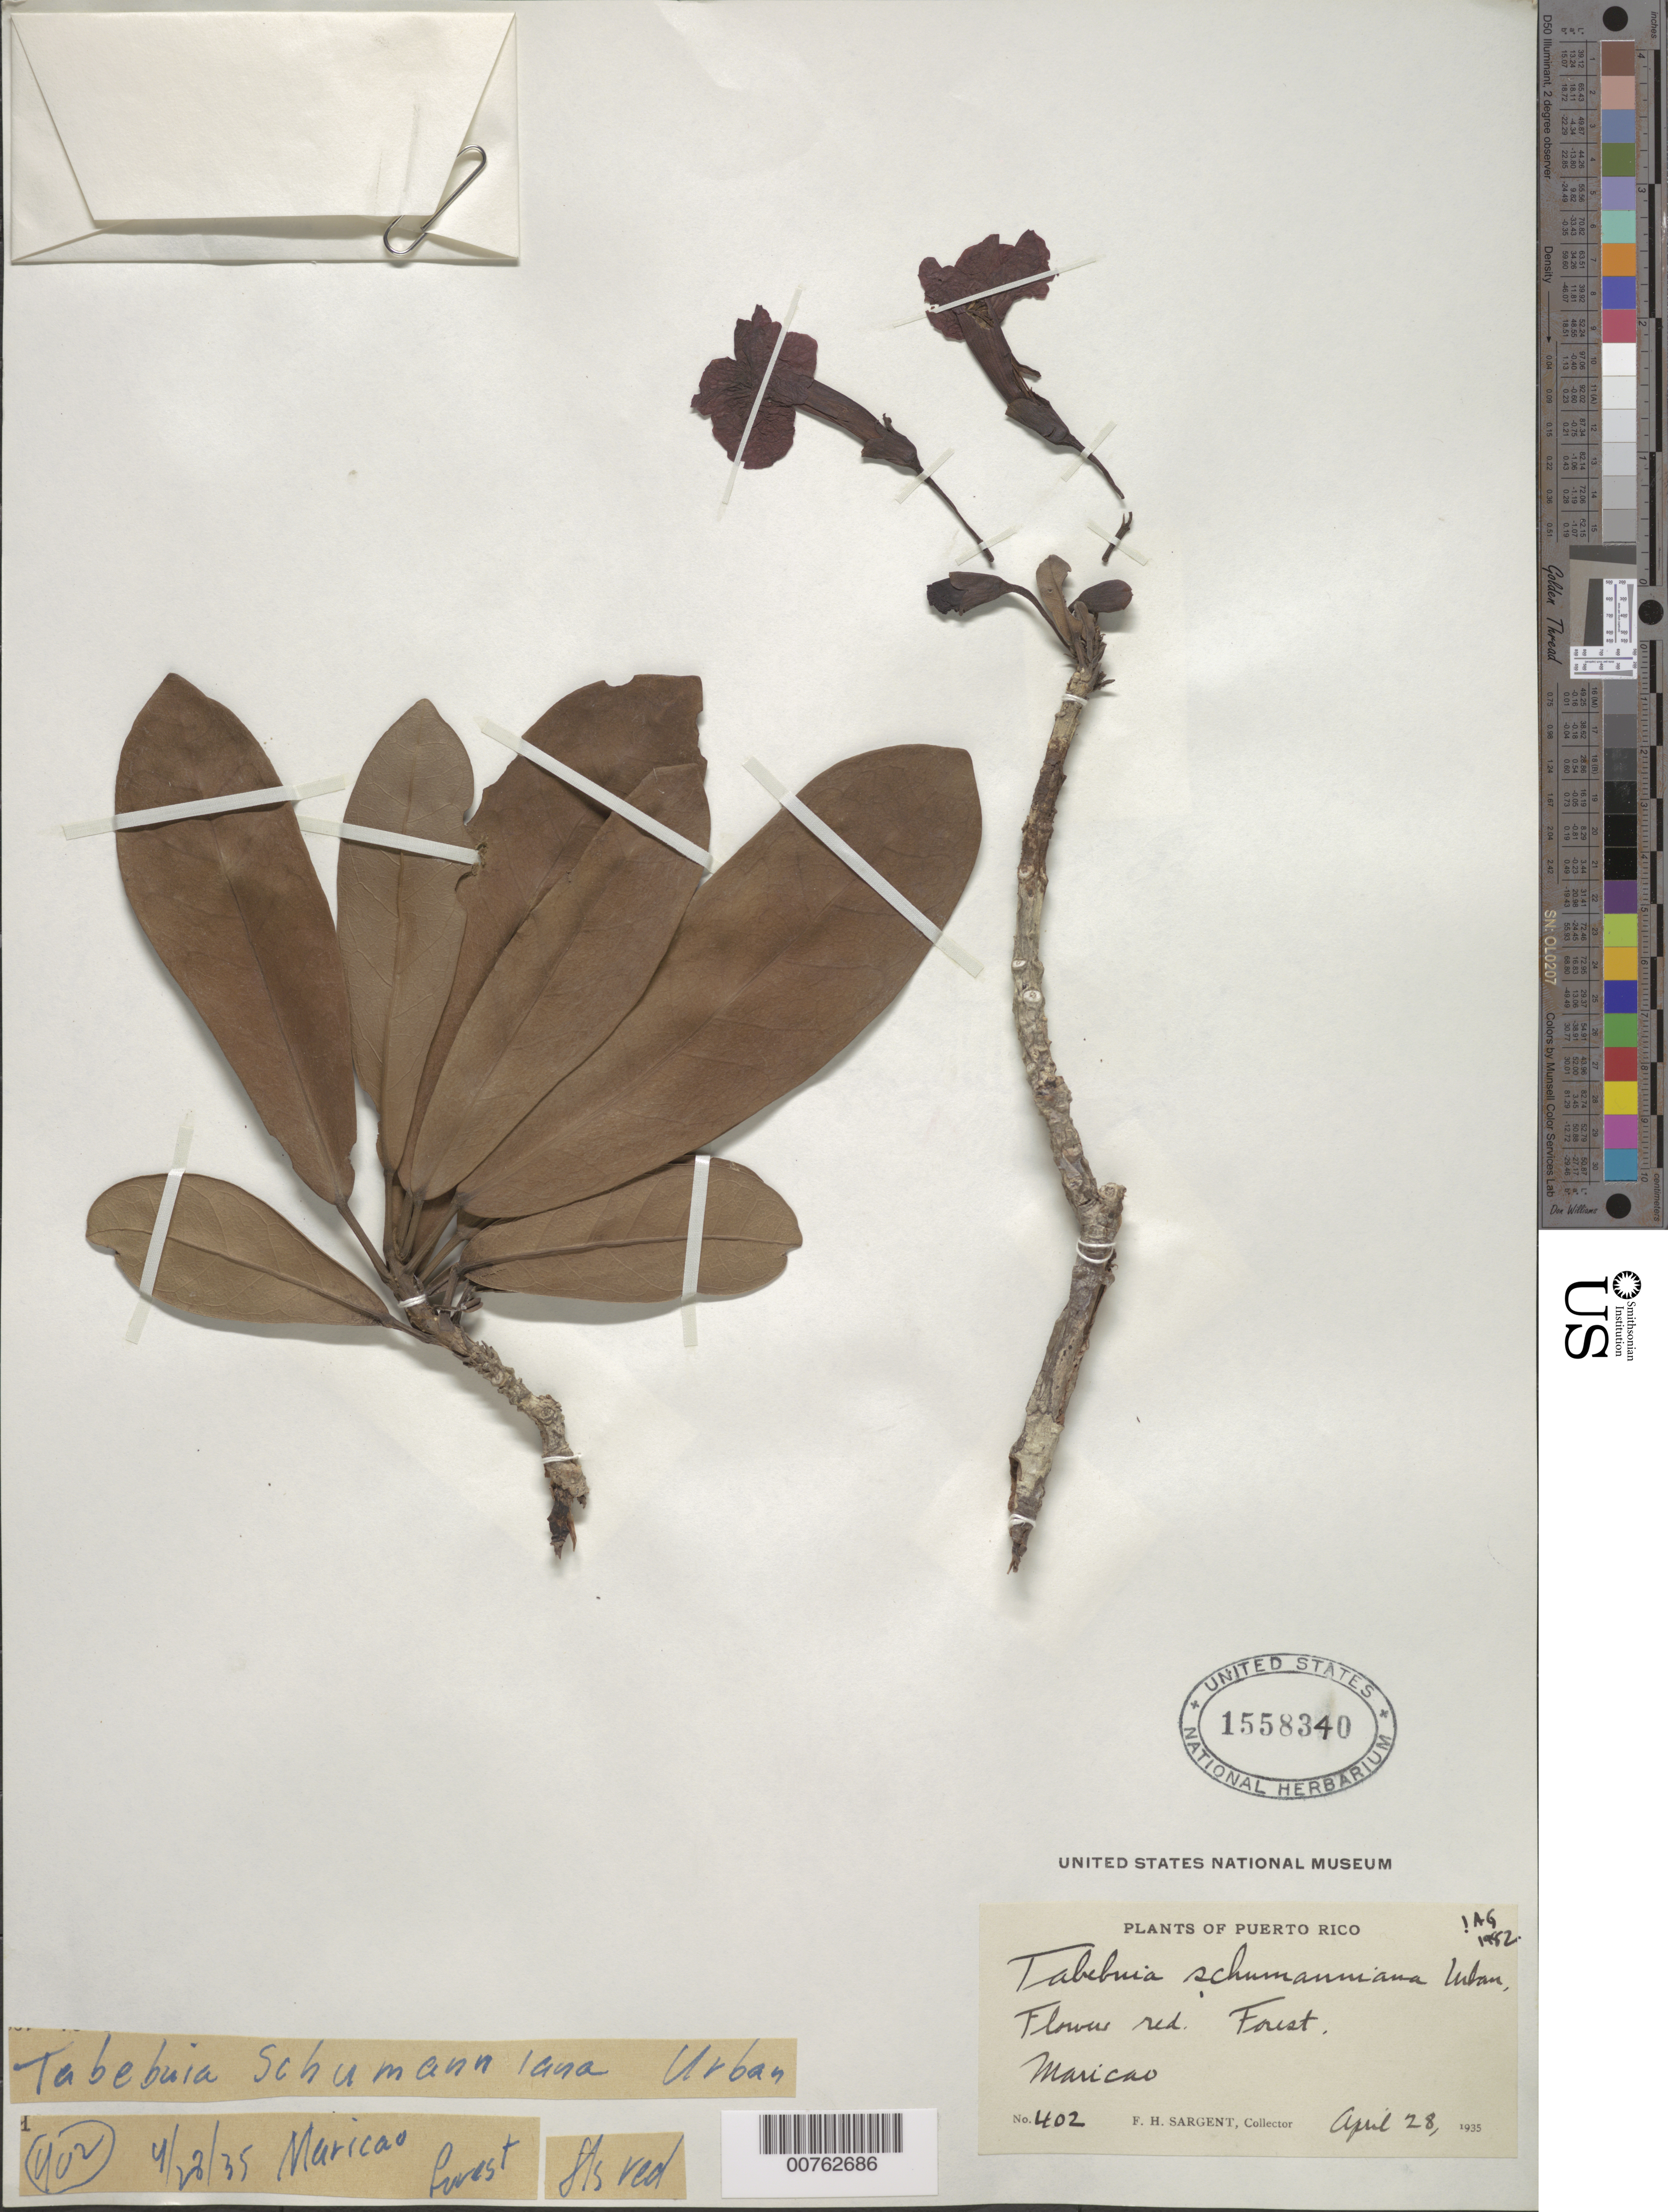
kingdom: Plantae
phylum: Tracheophyta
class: Magnoliopsida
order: Lamiales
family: Bignoniaceae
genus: Tabebuia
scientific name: Tabebuia schumanniana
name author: Urb.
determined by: Gentry, A. H.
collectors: F. H. Sargent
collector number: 402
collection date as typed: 28 Apr 1935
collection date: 1935-04-28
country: Puerto Rico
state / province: Maricao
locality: Maricao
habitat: Forest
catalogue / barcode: US 1558340